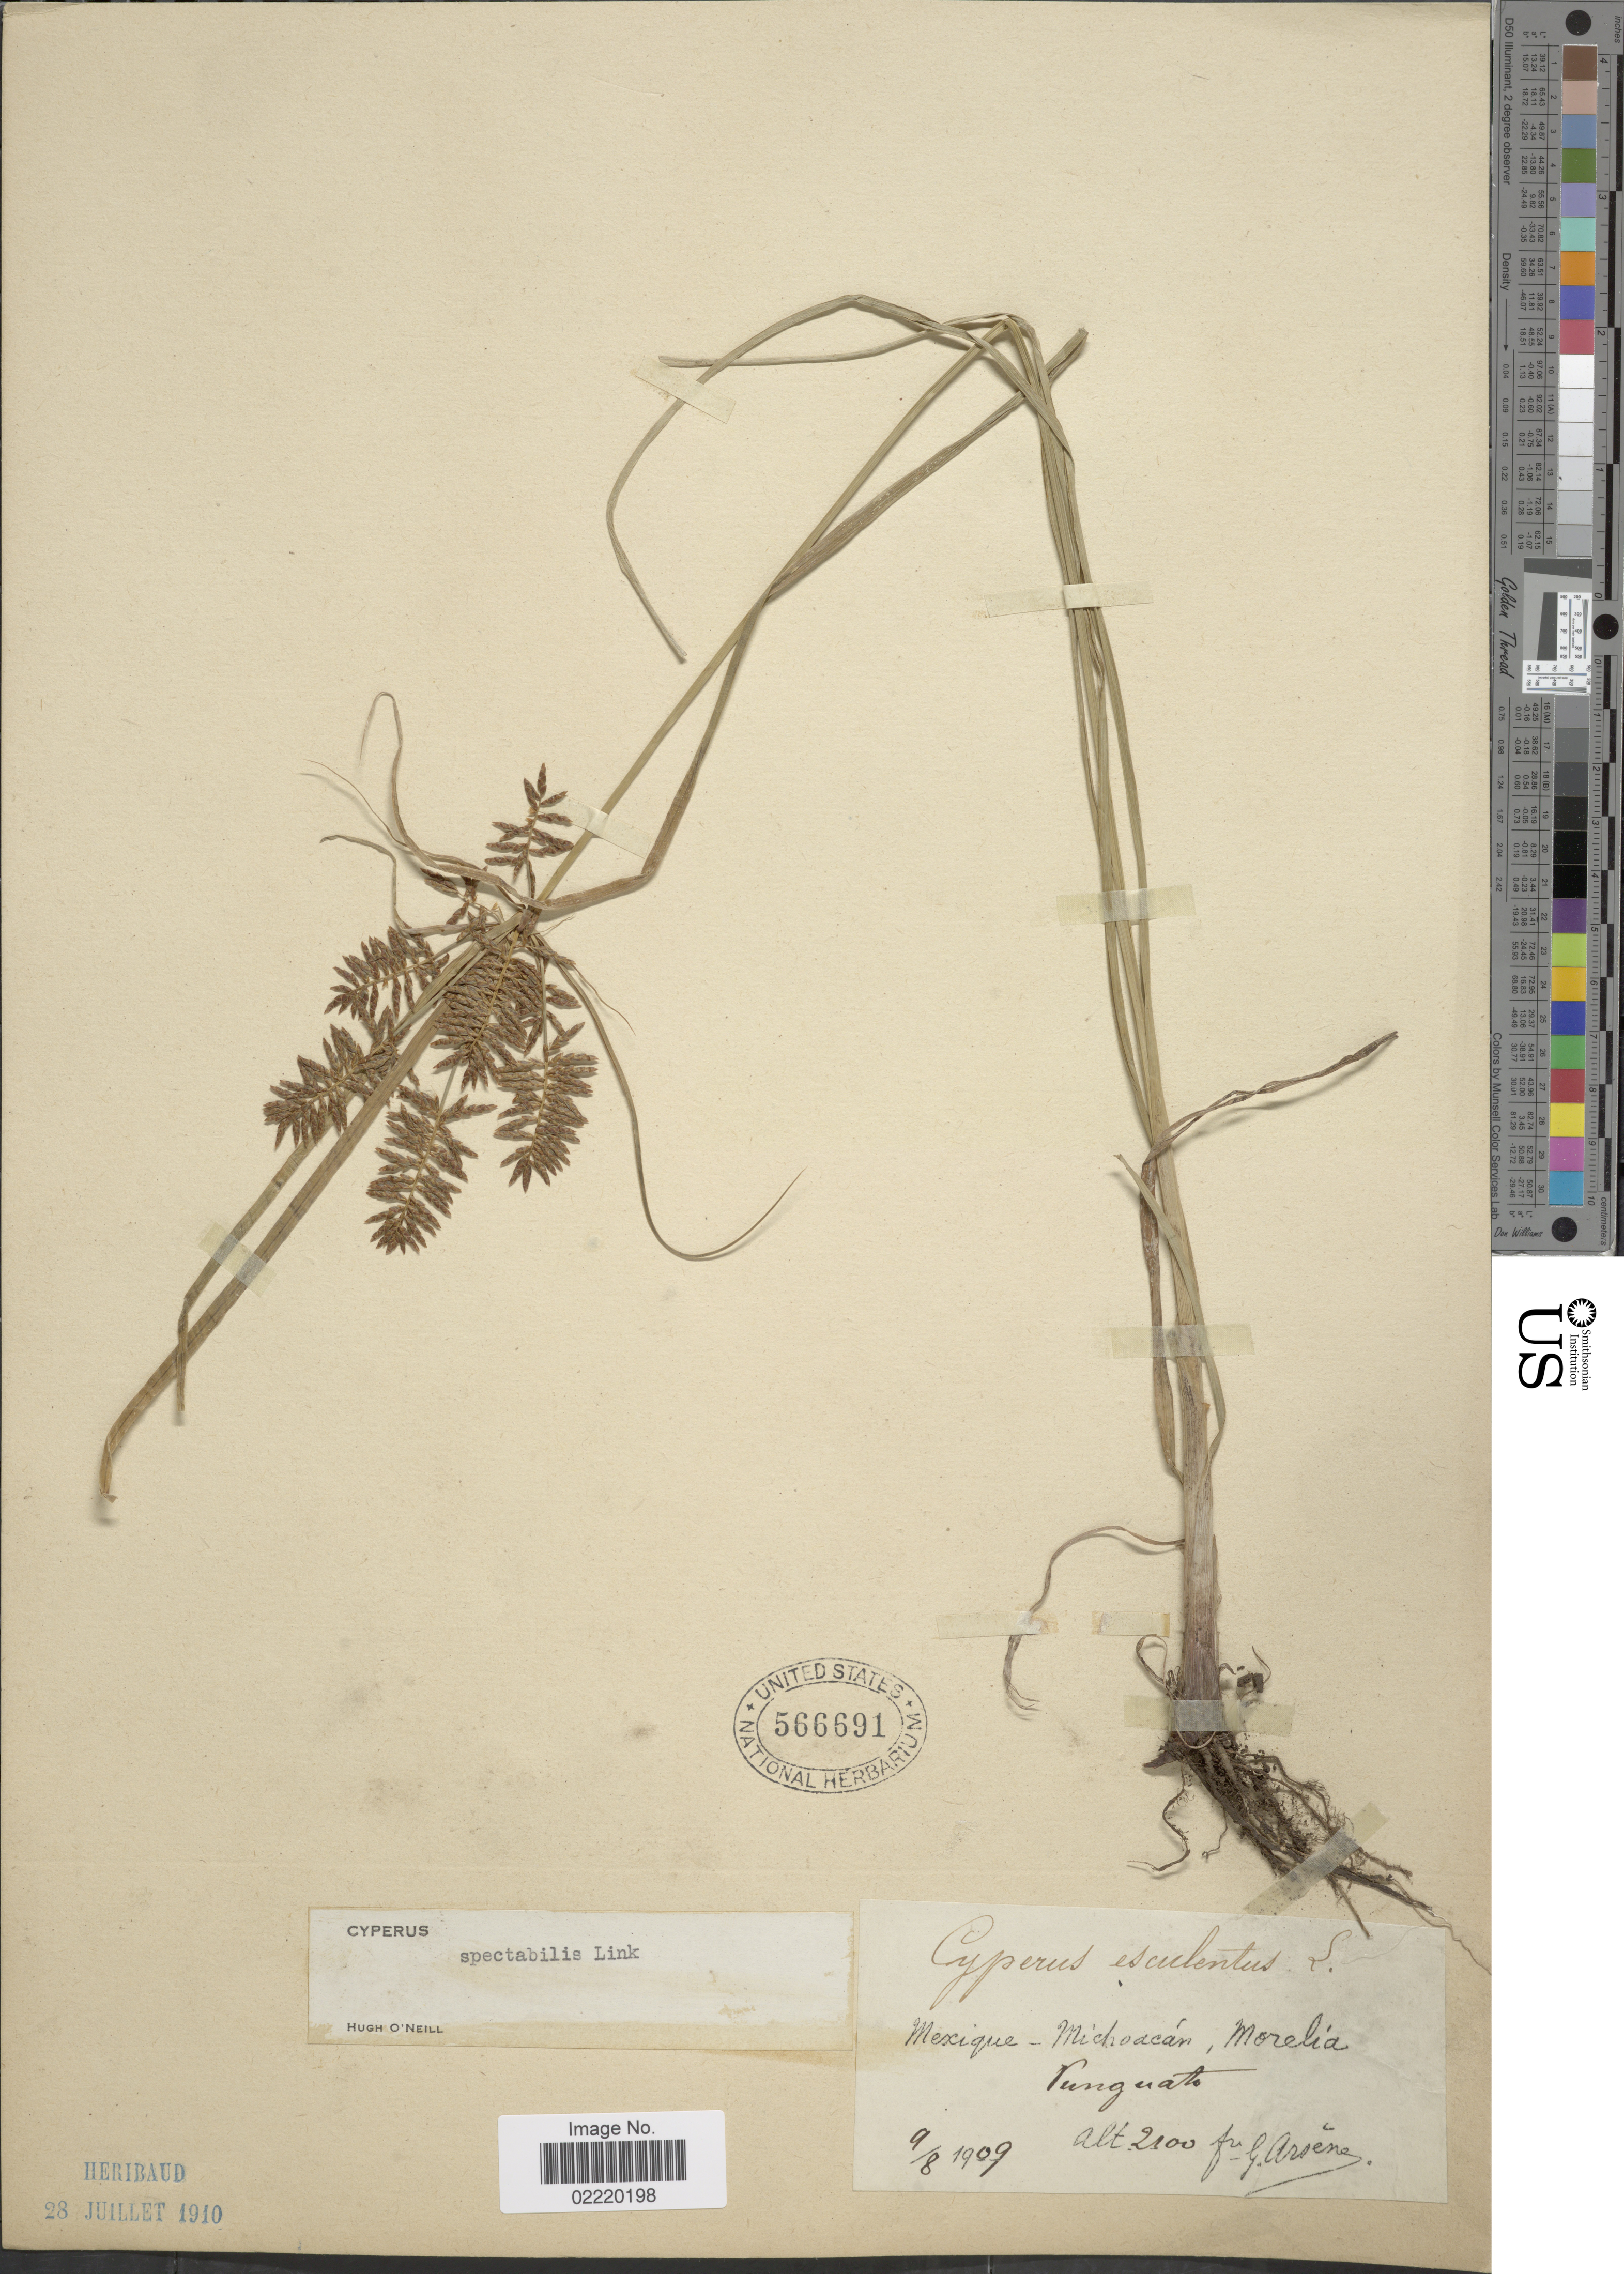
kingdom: Plantae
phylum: Tracheophyta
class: Liliopsida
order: Poales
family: Cyperaceae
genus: Cyperus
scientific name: Cyperus spectabilis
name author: Link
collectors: Bro. G. Arsène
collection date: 1909-08-09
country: Mexico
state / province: Michoacán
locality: Punguato [Punhuato]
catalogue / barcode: US 566691